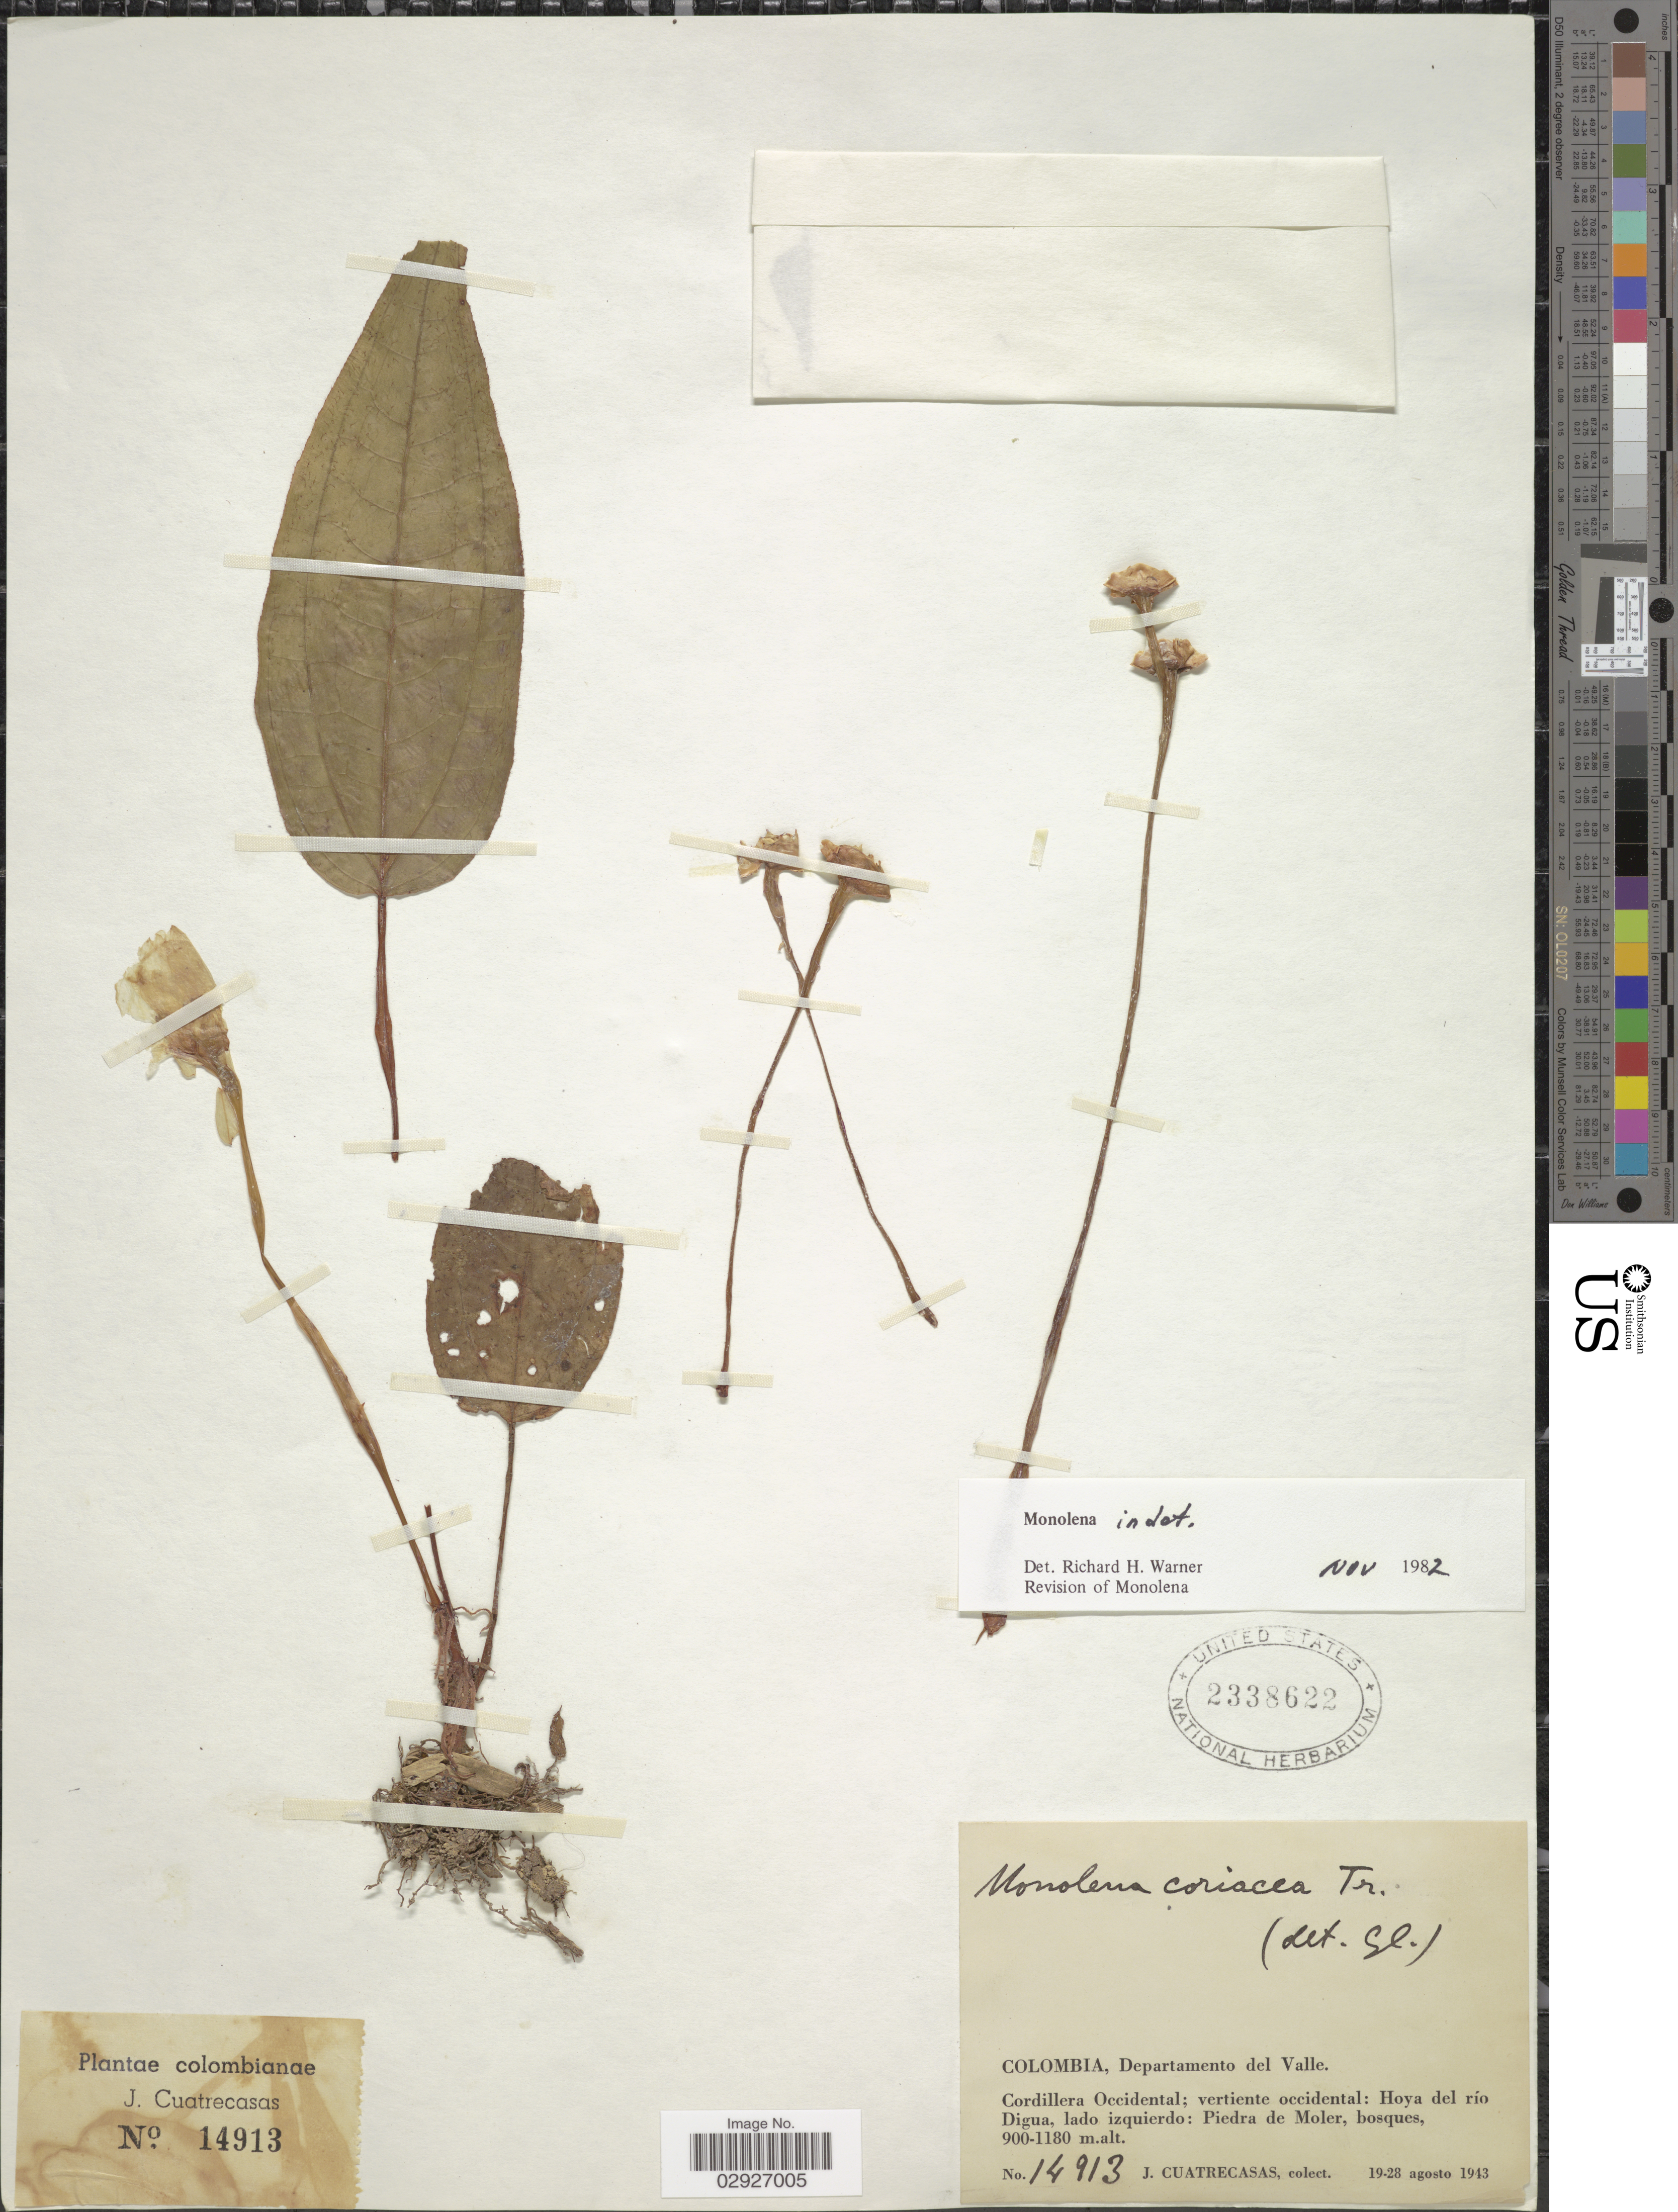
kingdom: Plantae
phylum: Tracheophyta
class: Magnoliopsida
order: Myrtales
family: Melastomataceae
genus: Monolena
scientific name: Monolena sp.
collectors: J. Cuatrecasas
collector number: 14913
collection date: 1943-08-19/1943-08-28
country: Colombia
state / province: Valle del Cauca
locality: Departamento del Valle. Cordillera Occidental: vertiente occidental: Hoya del río Digua, lado izquierdo: Piedra de Moler.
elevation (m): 900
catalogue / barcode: US 2338622